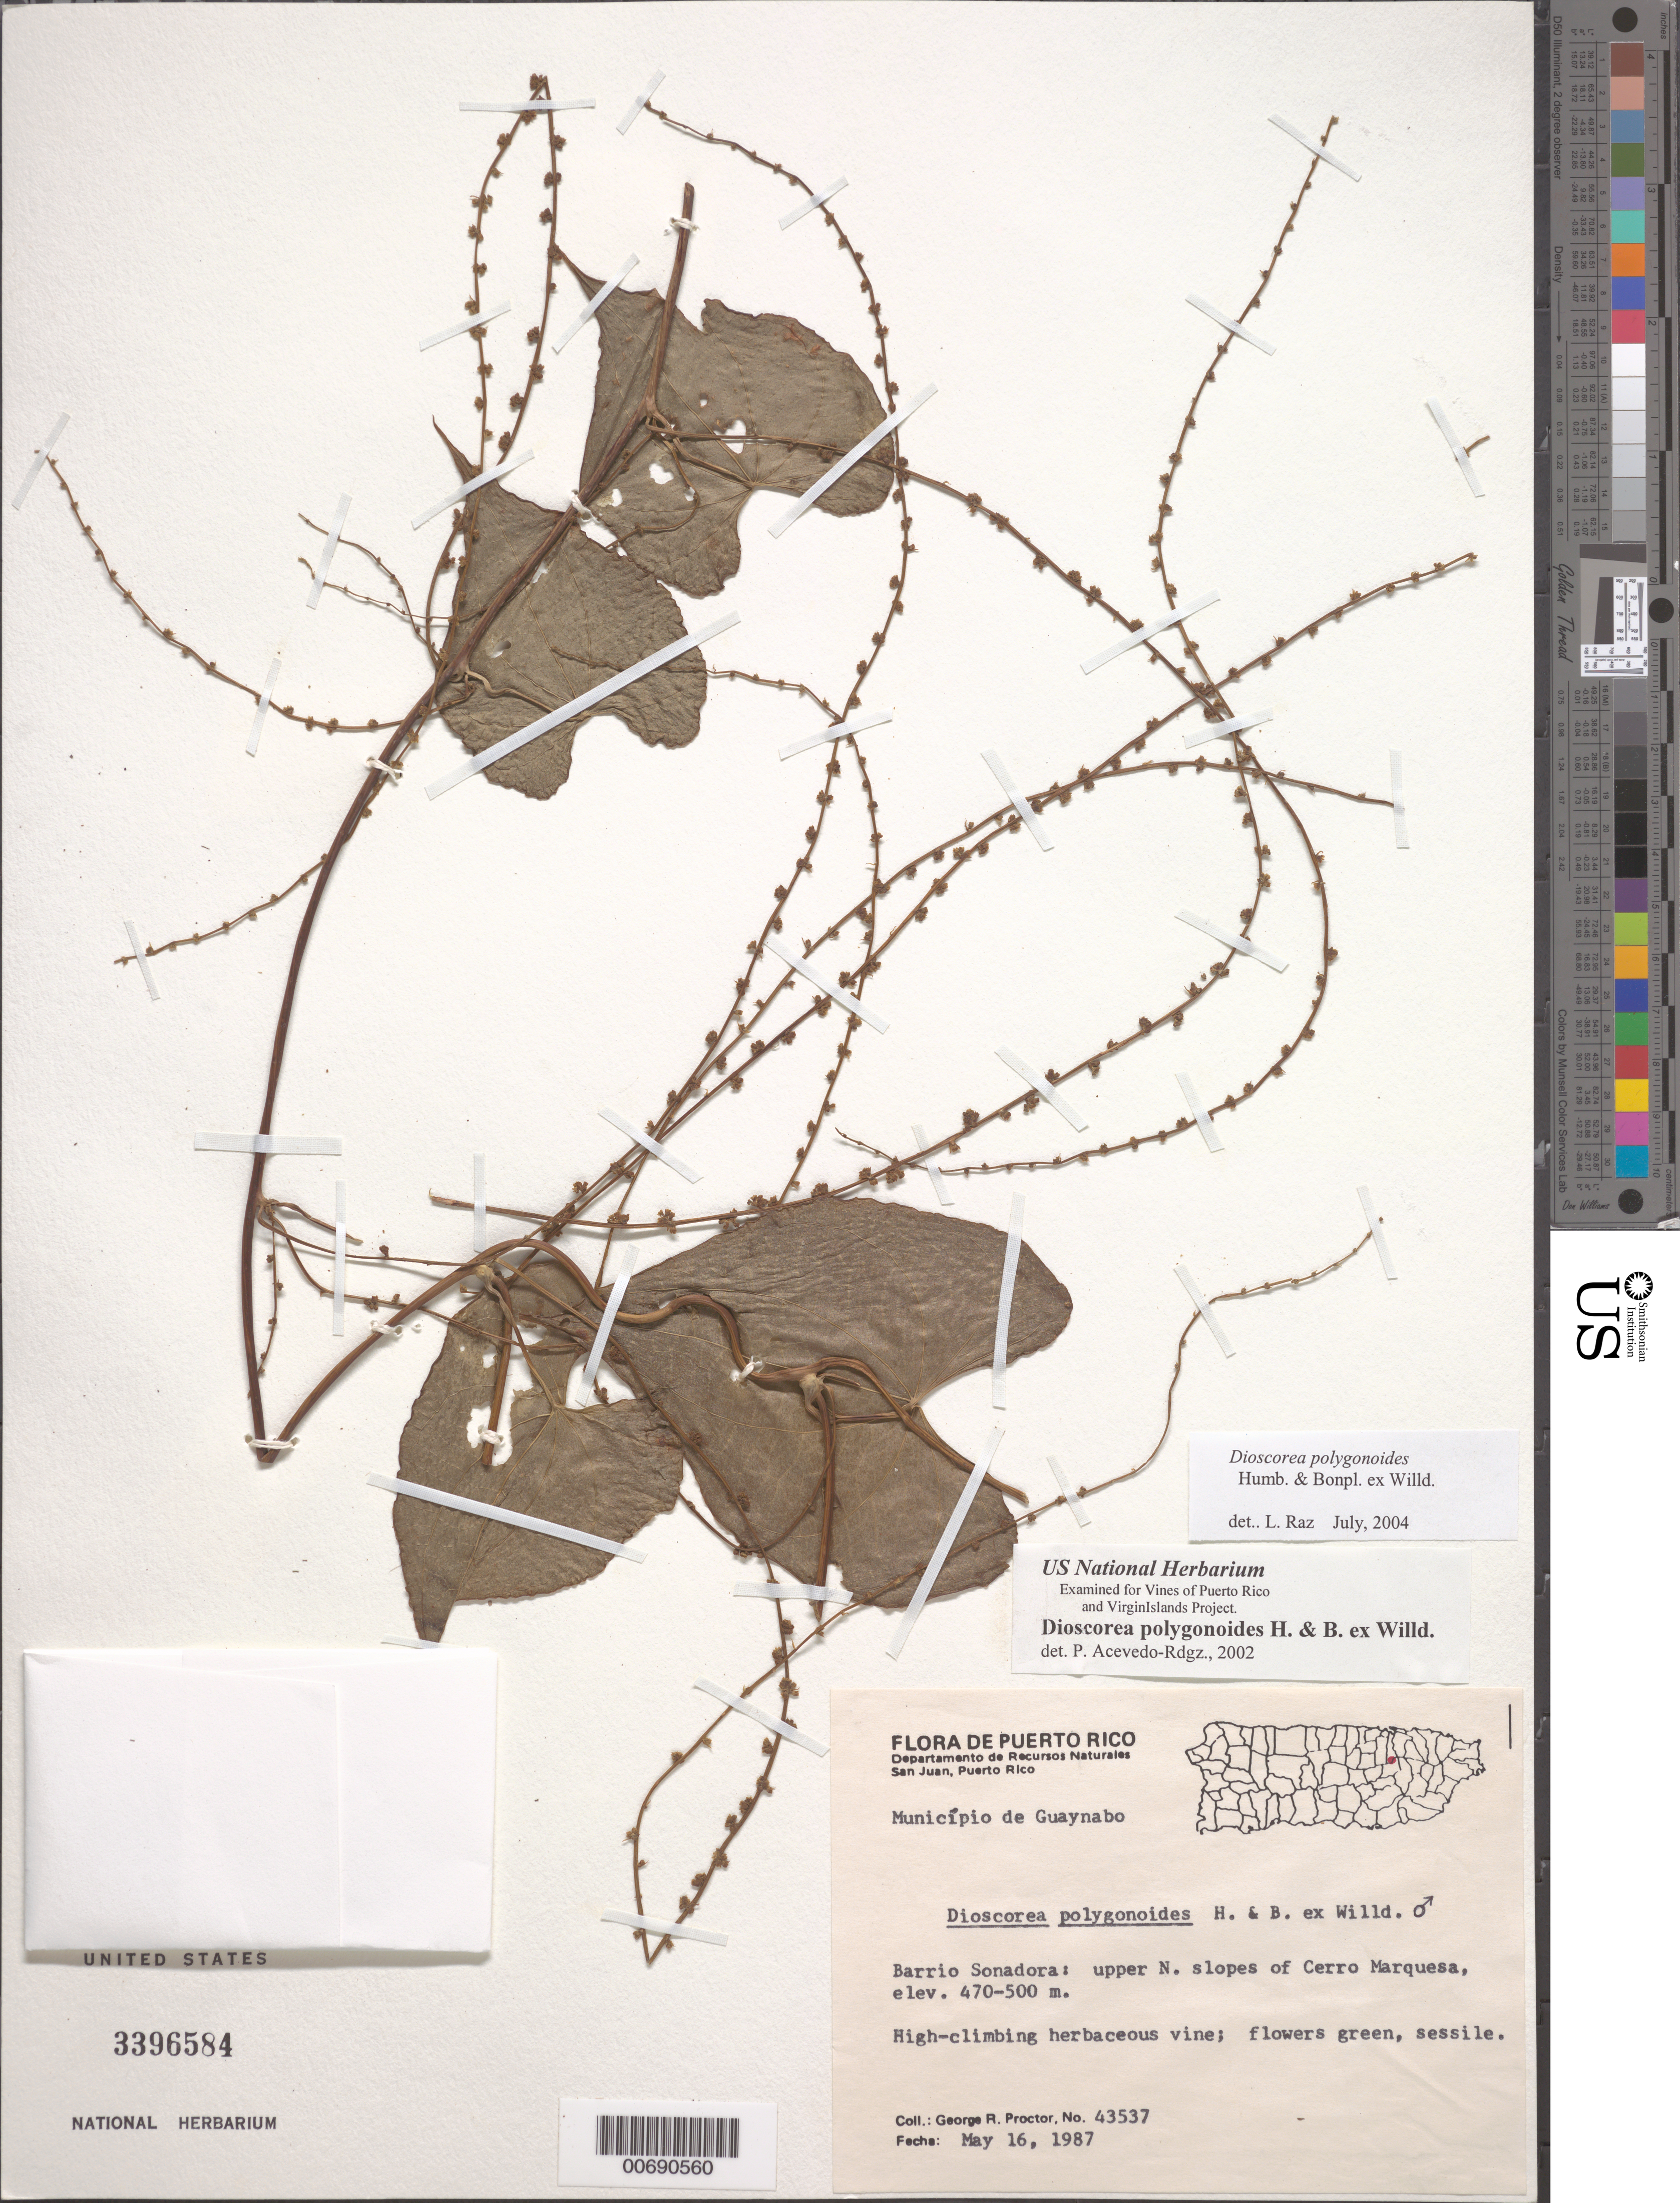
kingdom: Plantae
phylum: Tracheophyta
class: Liliopsida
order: Dioscoreales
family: Dioscoreaceae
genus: Dioscorea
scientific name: Dioscorea polygonoides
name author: Humb. & Bonpl. ex Willd.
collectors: G. R. Proctor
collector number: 43537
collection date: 1987-05-16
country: Puerto Rico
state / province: Guaynabo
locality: Município de Guaynabo. Barrio Sonadora: upper N. slopes of Cerro Marquesa.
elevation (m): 470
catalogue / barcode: US 3396584